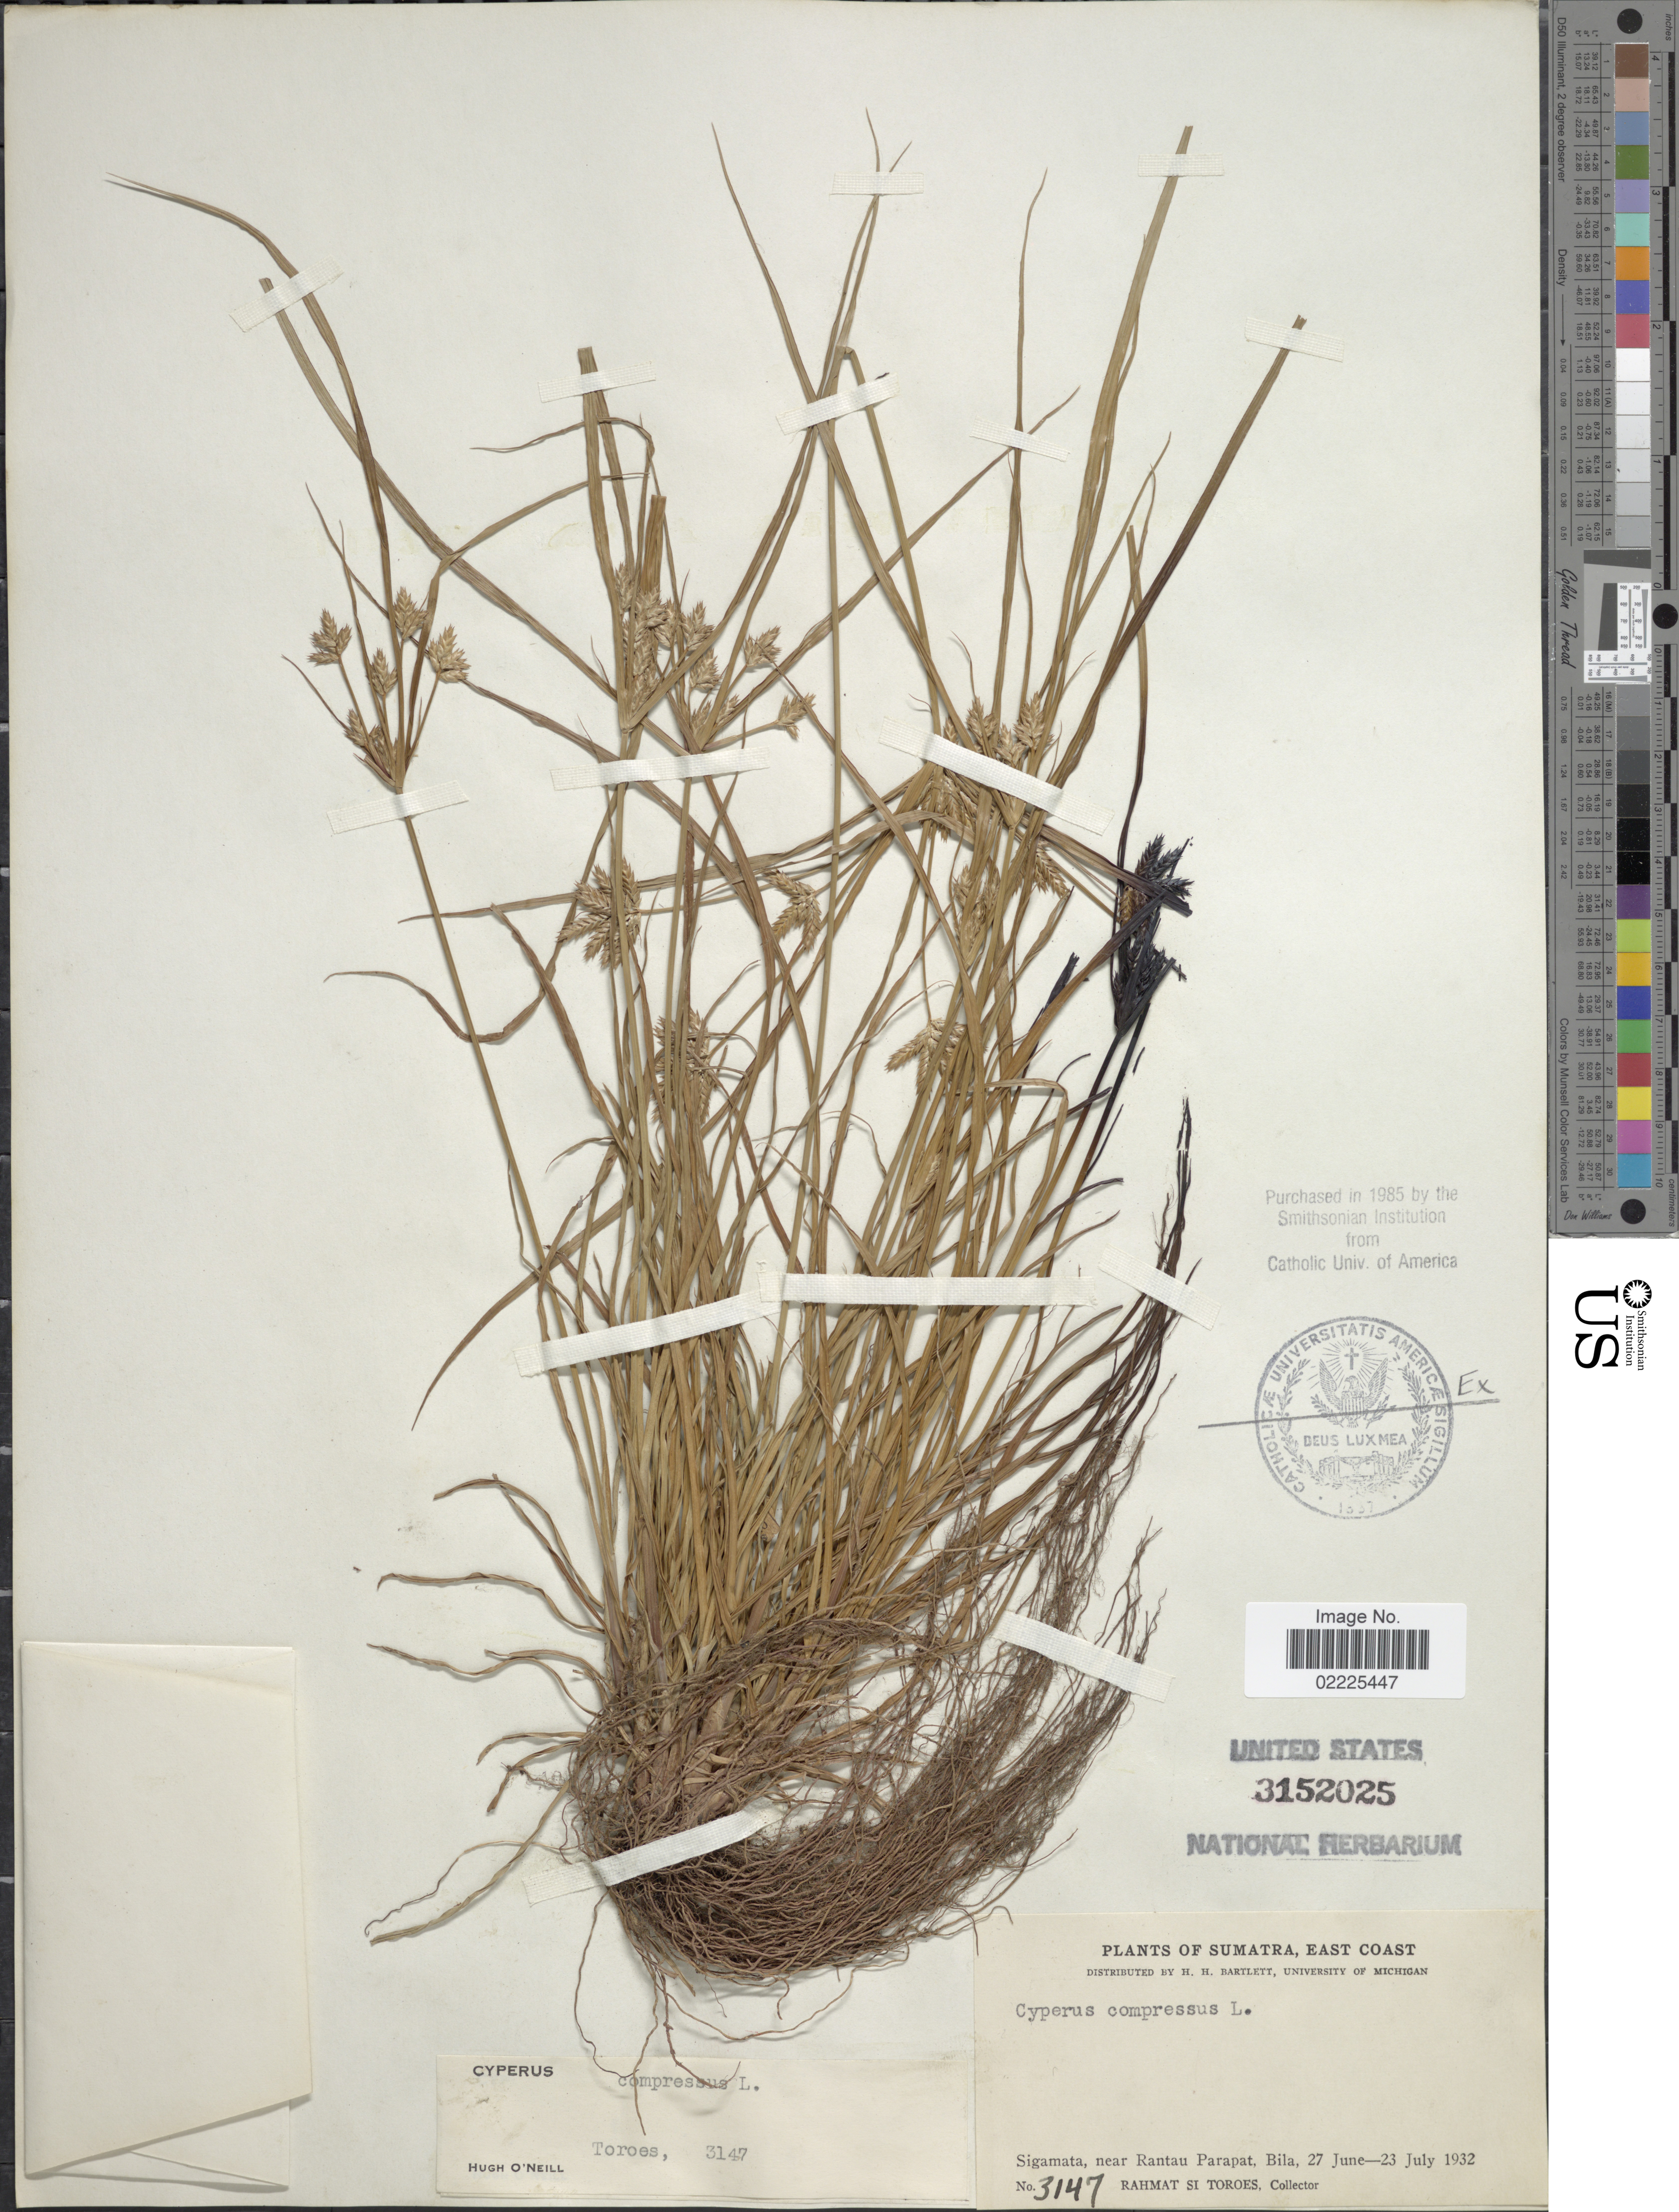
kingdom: Plantae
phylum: Tracheophyta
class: Liliopsida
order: Poales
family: Cyperaceae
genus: Cyperus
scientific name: Cyperus compressus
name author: L.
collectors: Rahmat Si Boeea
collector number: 3147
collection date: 1932-06-27/1932-07-23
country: Indonesia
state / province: Sumatra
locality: East Coast, Sigamata, near Parapat, Bila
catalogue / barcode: US 3152025